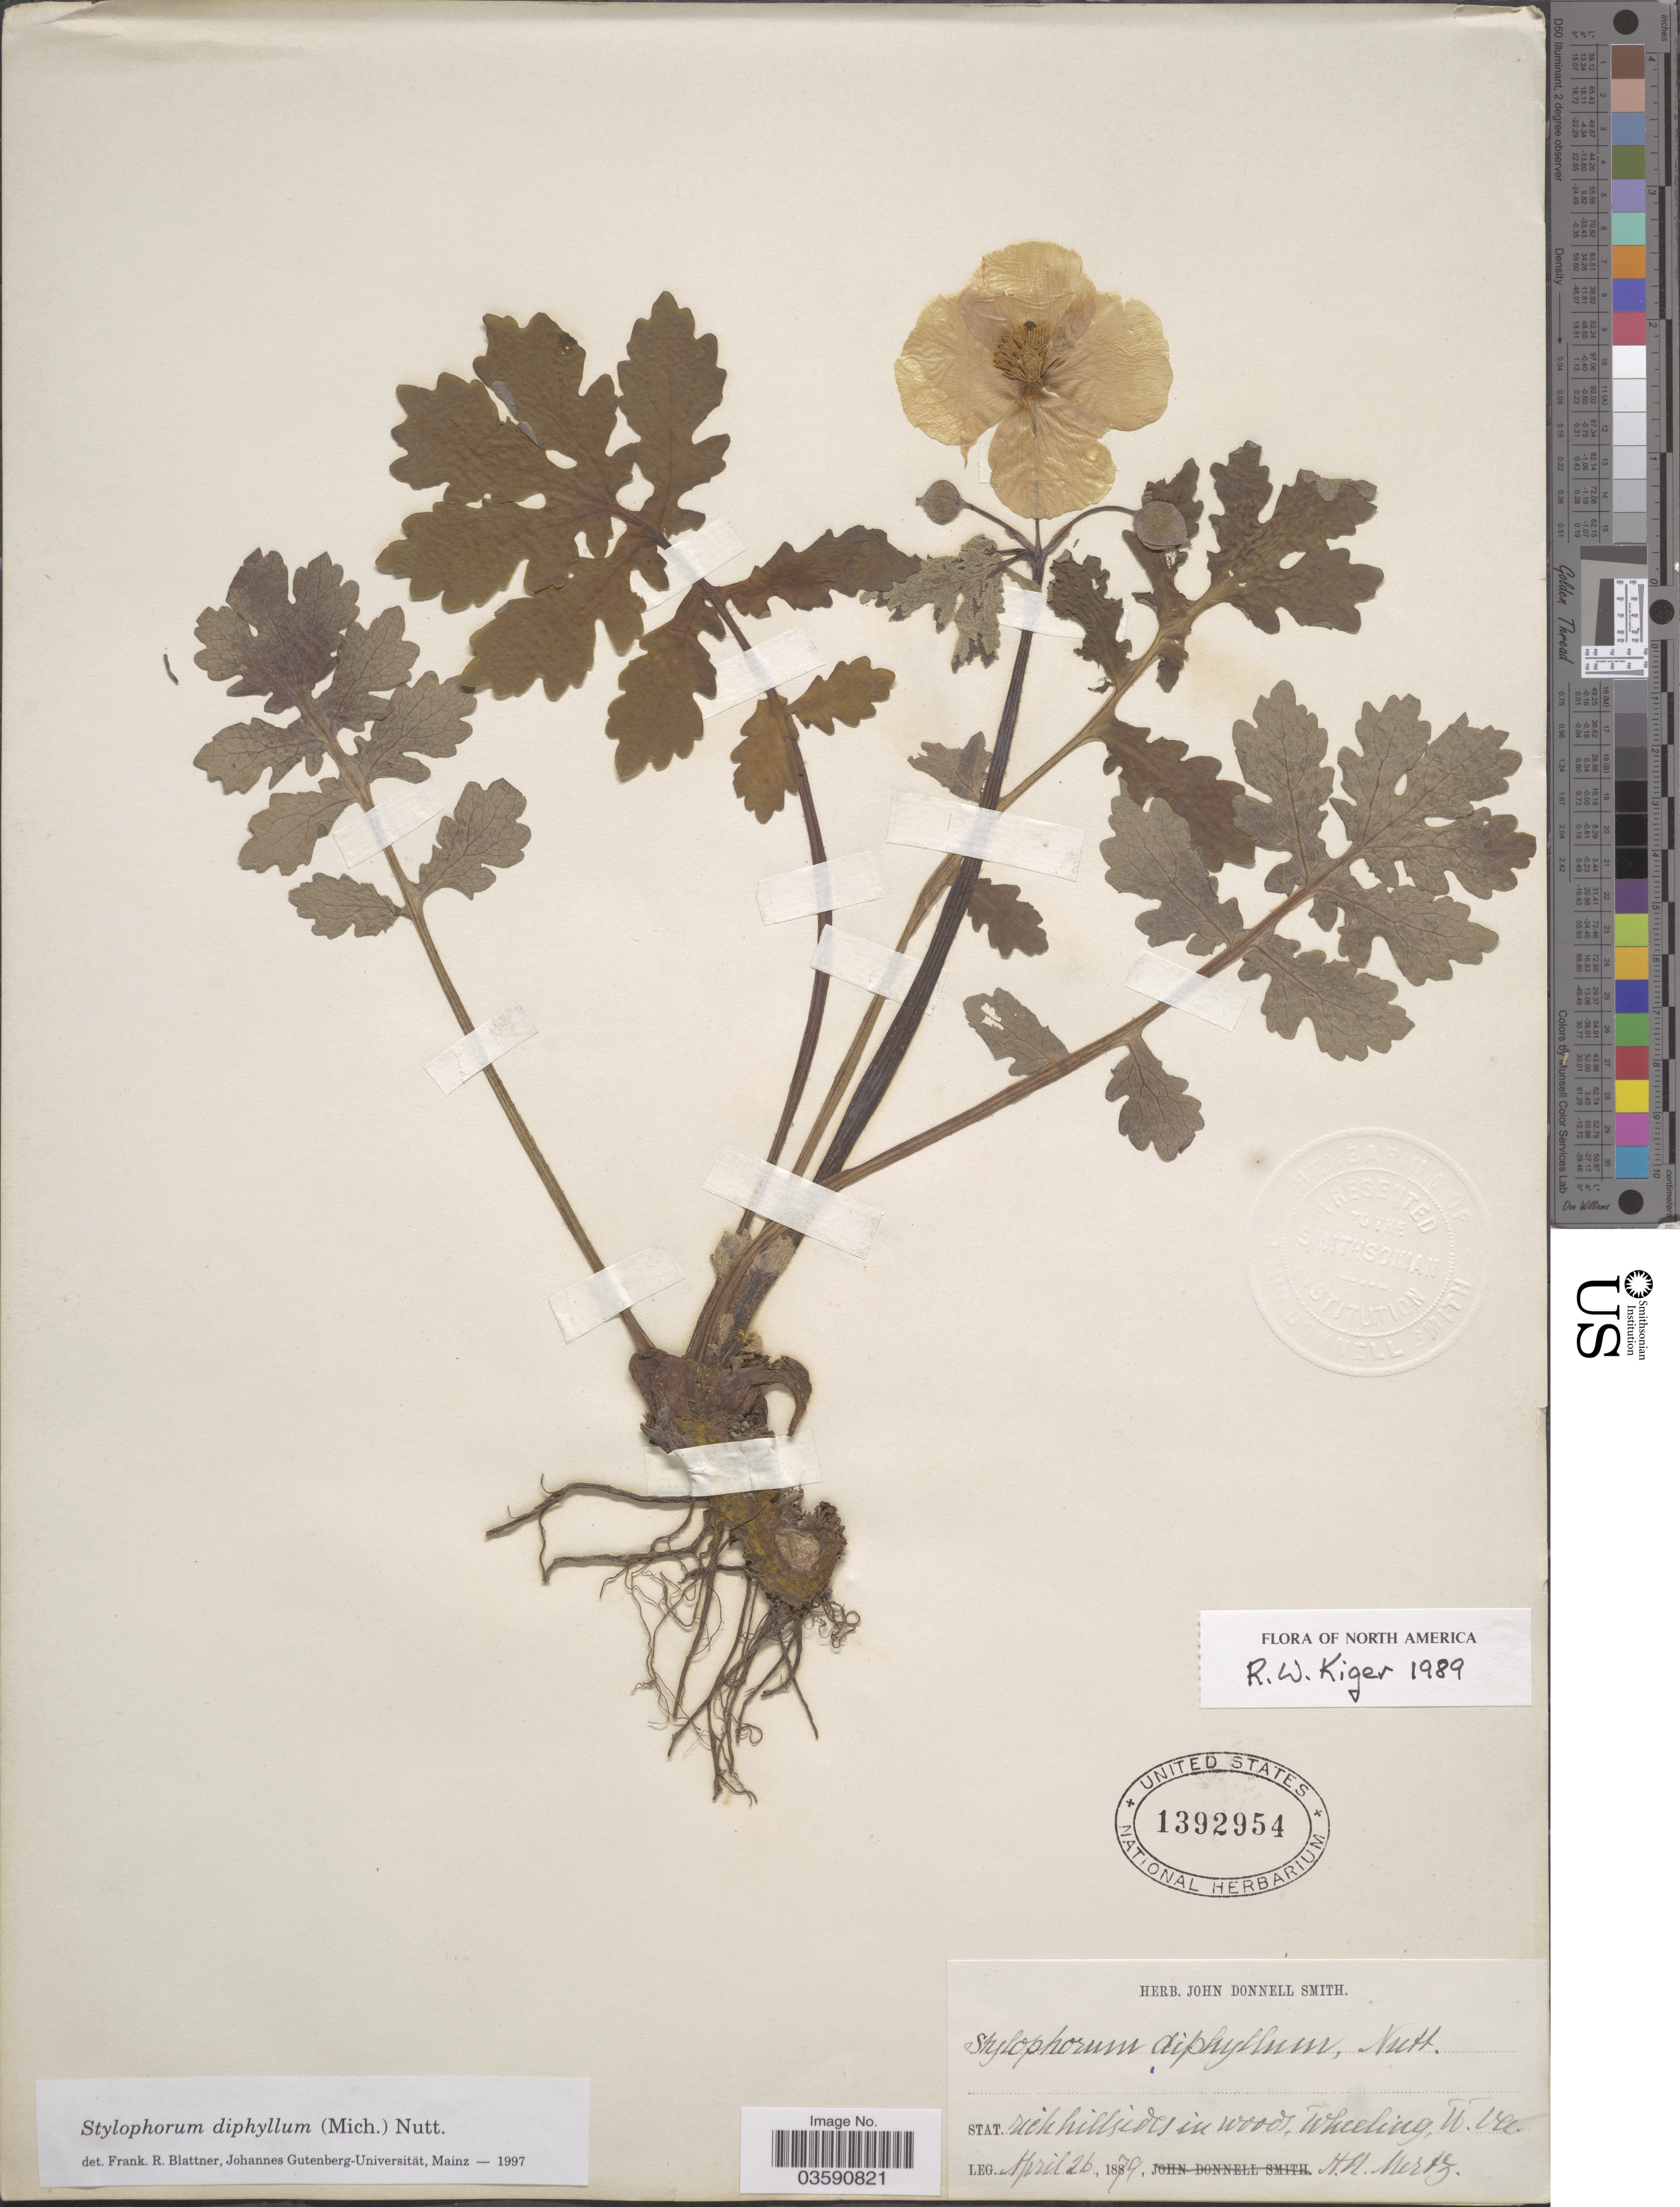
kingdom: Plantae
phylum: Tracheophyta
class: Magnoliopsida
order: Ranunculales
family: Papaveraceae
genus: Stylophorum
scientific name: Stylophorum diphyllum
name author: (Michx.) Nutt.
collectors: H. Mertz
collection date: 1879-04-26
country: United States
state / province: West Virginia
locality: Stat. rich hillsides in woods, Wheeling.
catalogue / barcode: US 1392954